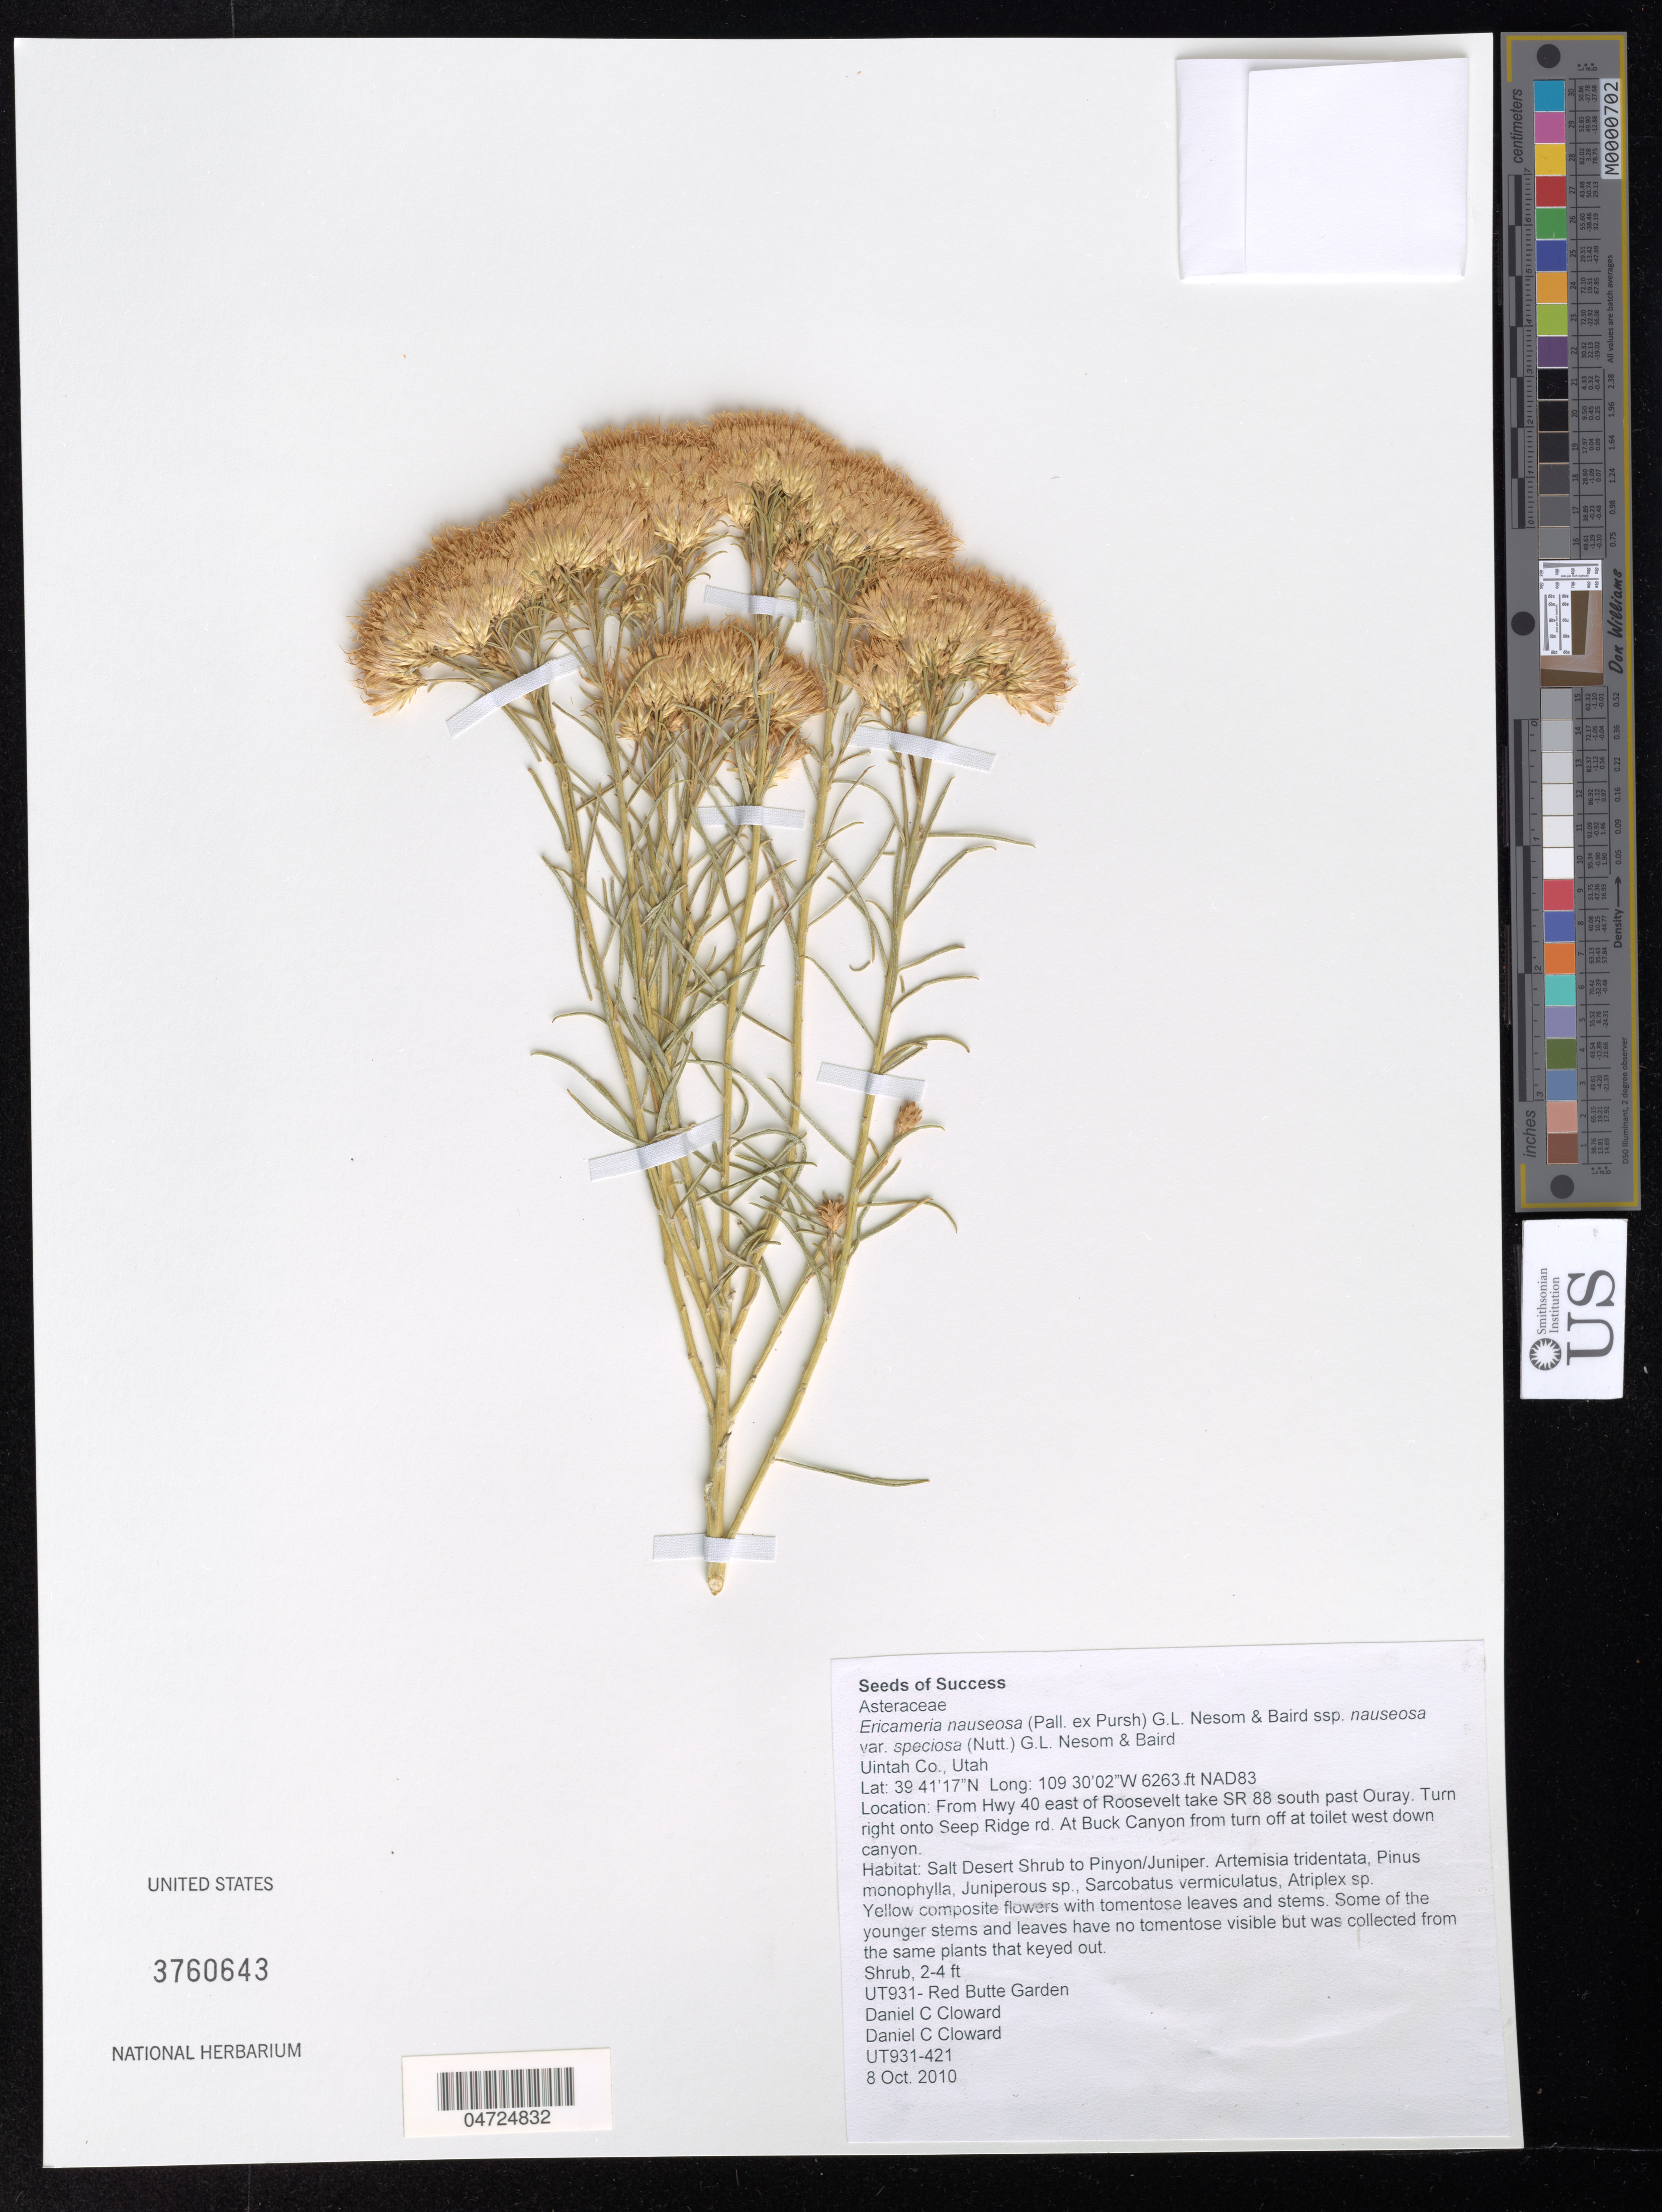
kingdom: Plantae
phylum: Tracheophyta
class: Magnoliopsida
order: Asterales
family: Asteraceae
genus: Ericameria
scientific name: Ericameria nauseosa var. nauseosa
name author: (Pall. ex Pursh) G.L. Nesom & G.I. Baird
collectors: D. Cloward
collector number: UT931-421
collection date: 2010-10-08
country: United States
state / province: Utah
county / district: Uintah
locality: Uintah Co. NAD83. From Hwy 40 east of Roosevelt take SR 88 south past Ouray. Turn right onto Seep Ridge rd. At Buck Canyon from turn off at toilet west down canyon.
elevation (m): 1909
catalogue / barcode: US 3760643